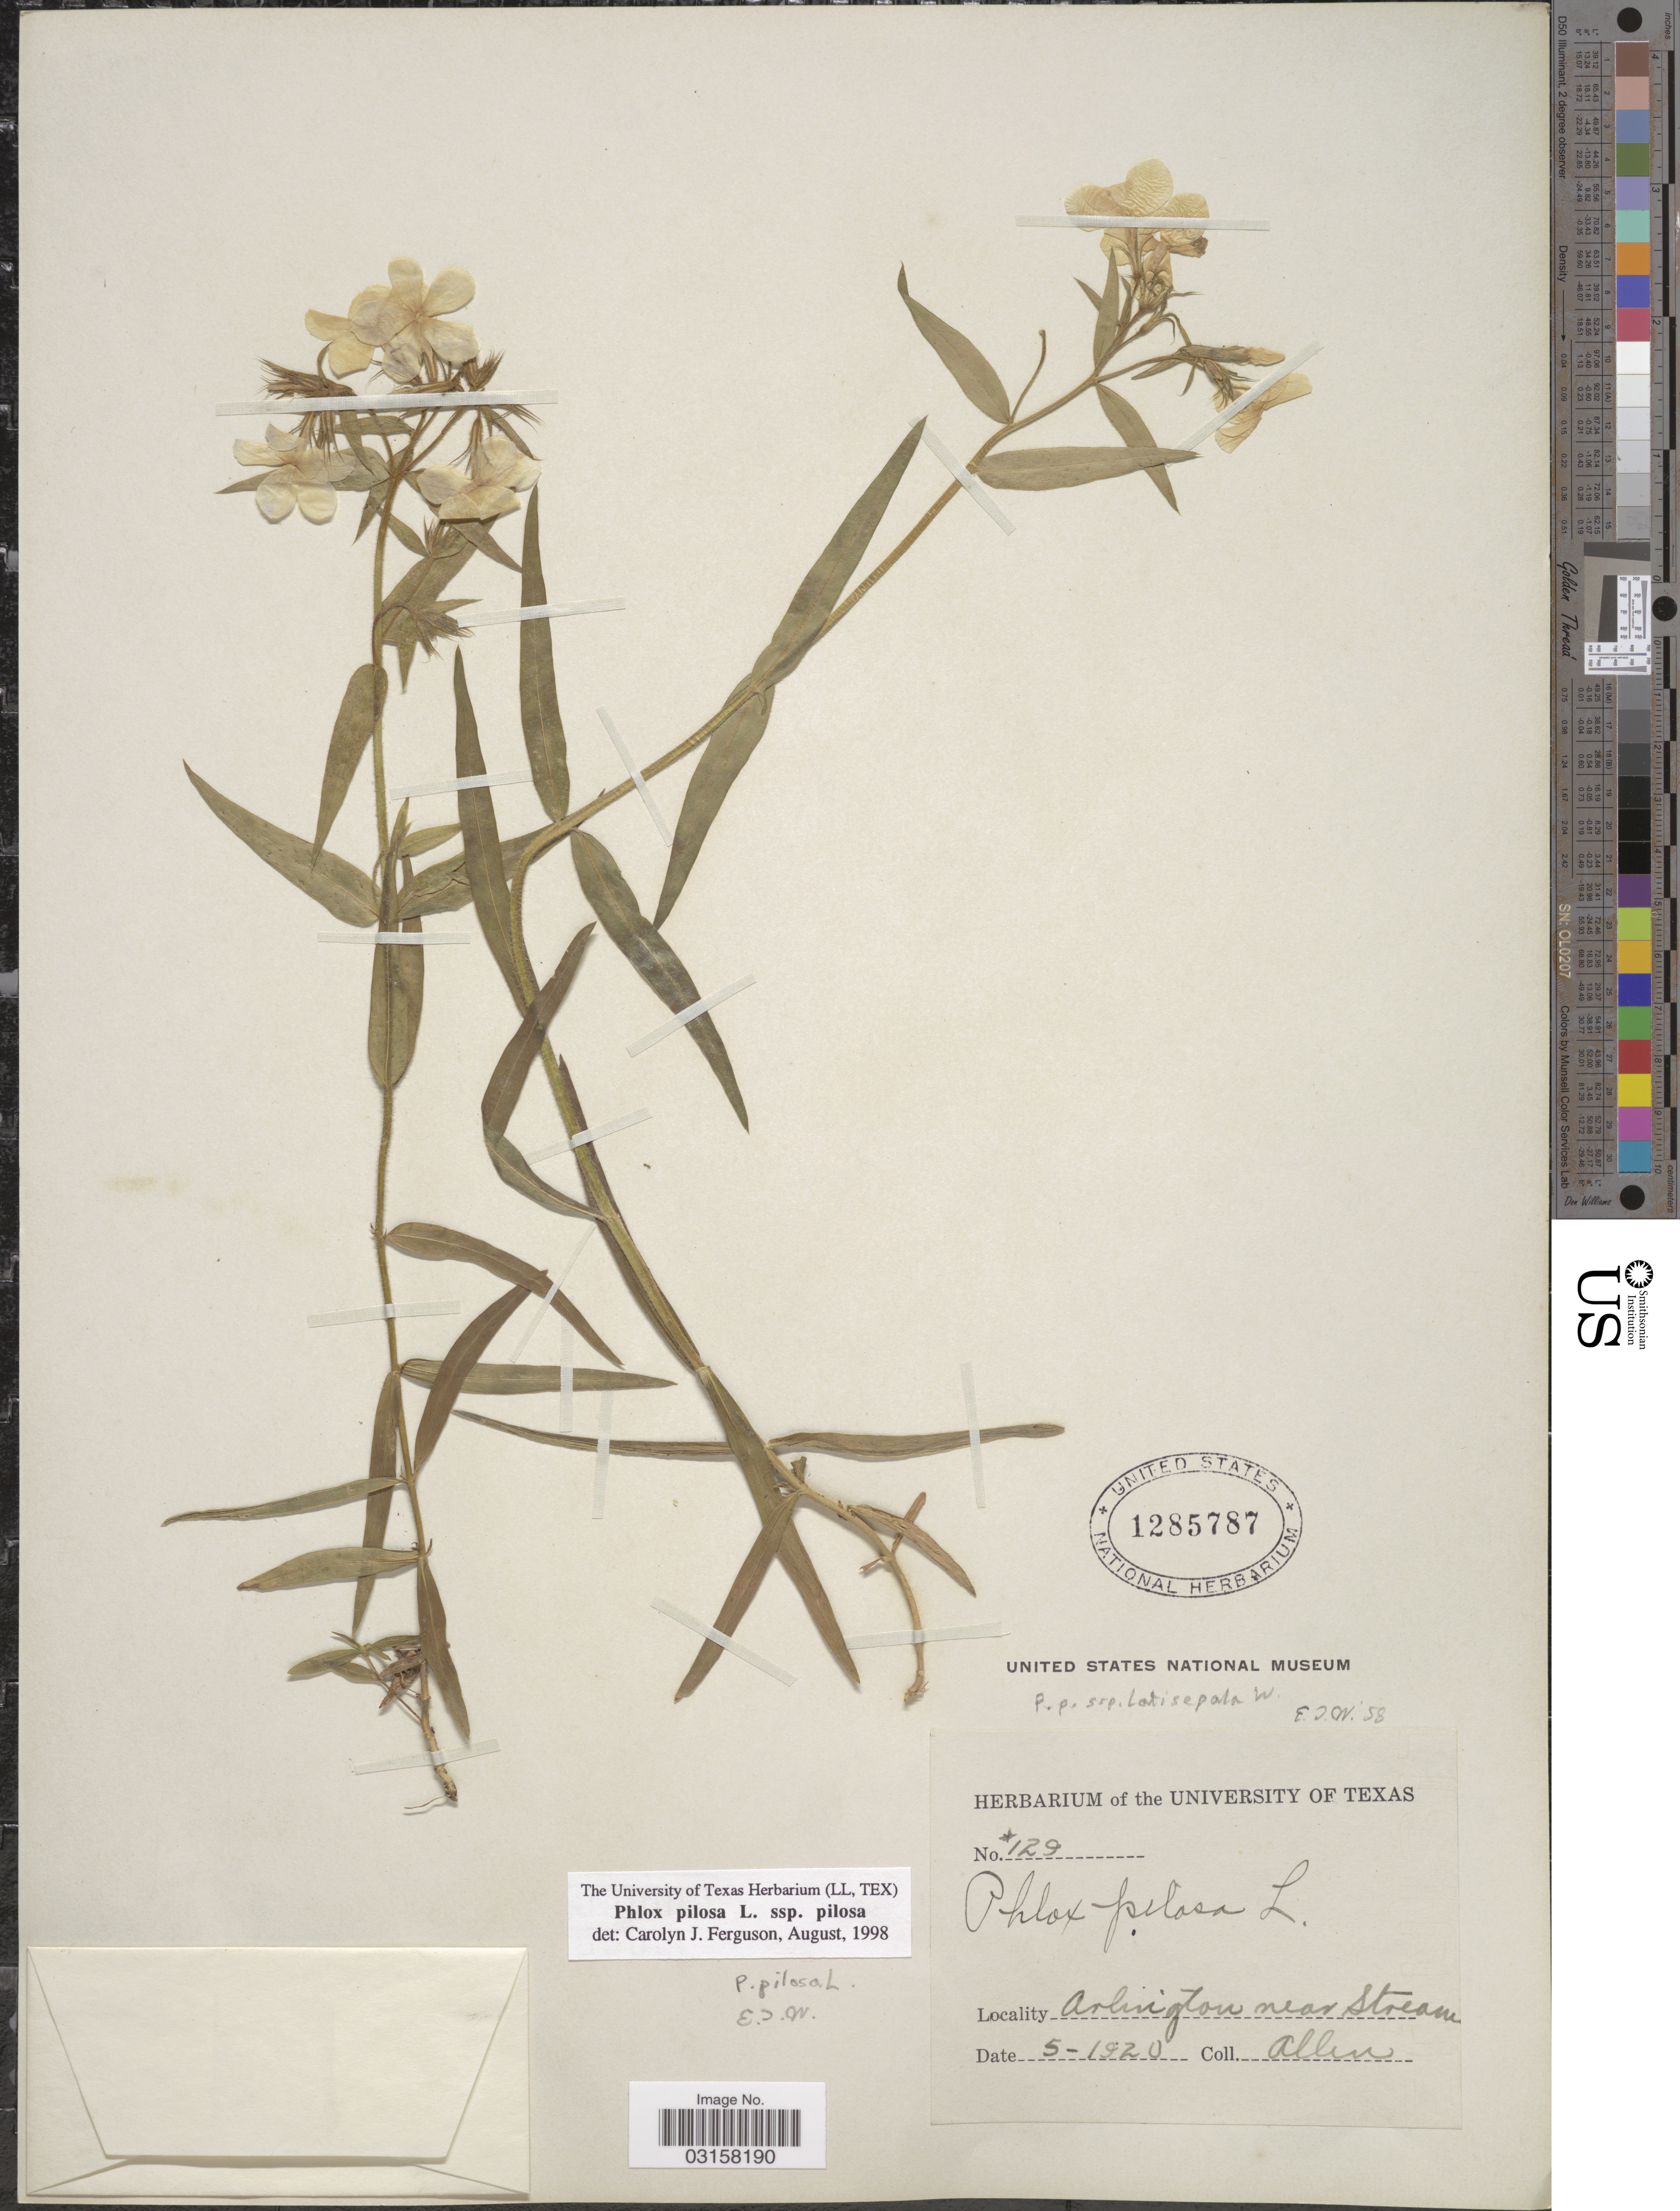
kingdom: Plantae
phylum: Tracheophyta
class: Magnoliopsida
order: Ericales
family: Polemoniaceae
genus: Phlox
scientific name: Phlox pilosa subsp. pilosa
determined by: Ferguson, C. J.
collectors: -- Allen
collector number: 129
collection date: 1920-05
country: United States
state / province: Texas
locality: Arlington near stream.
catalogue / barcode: US 1285787